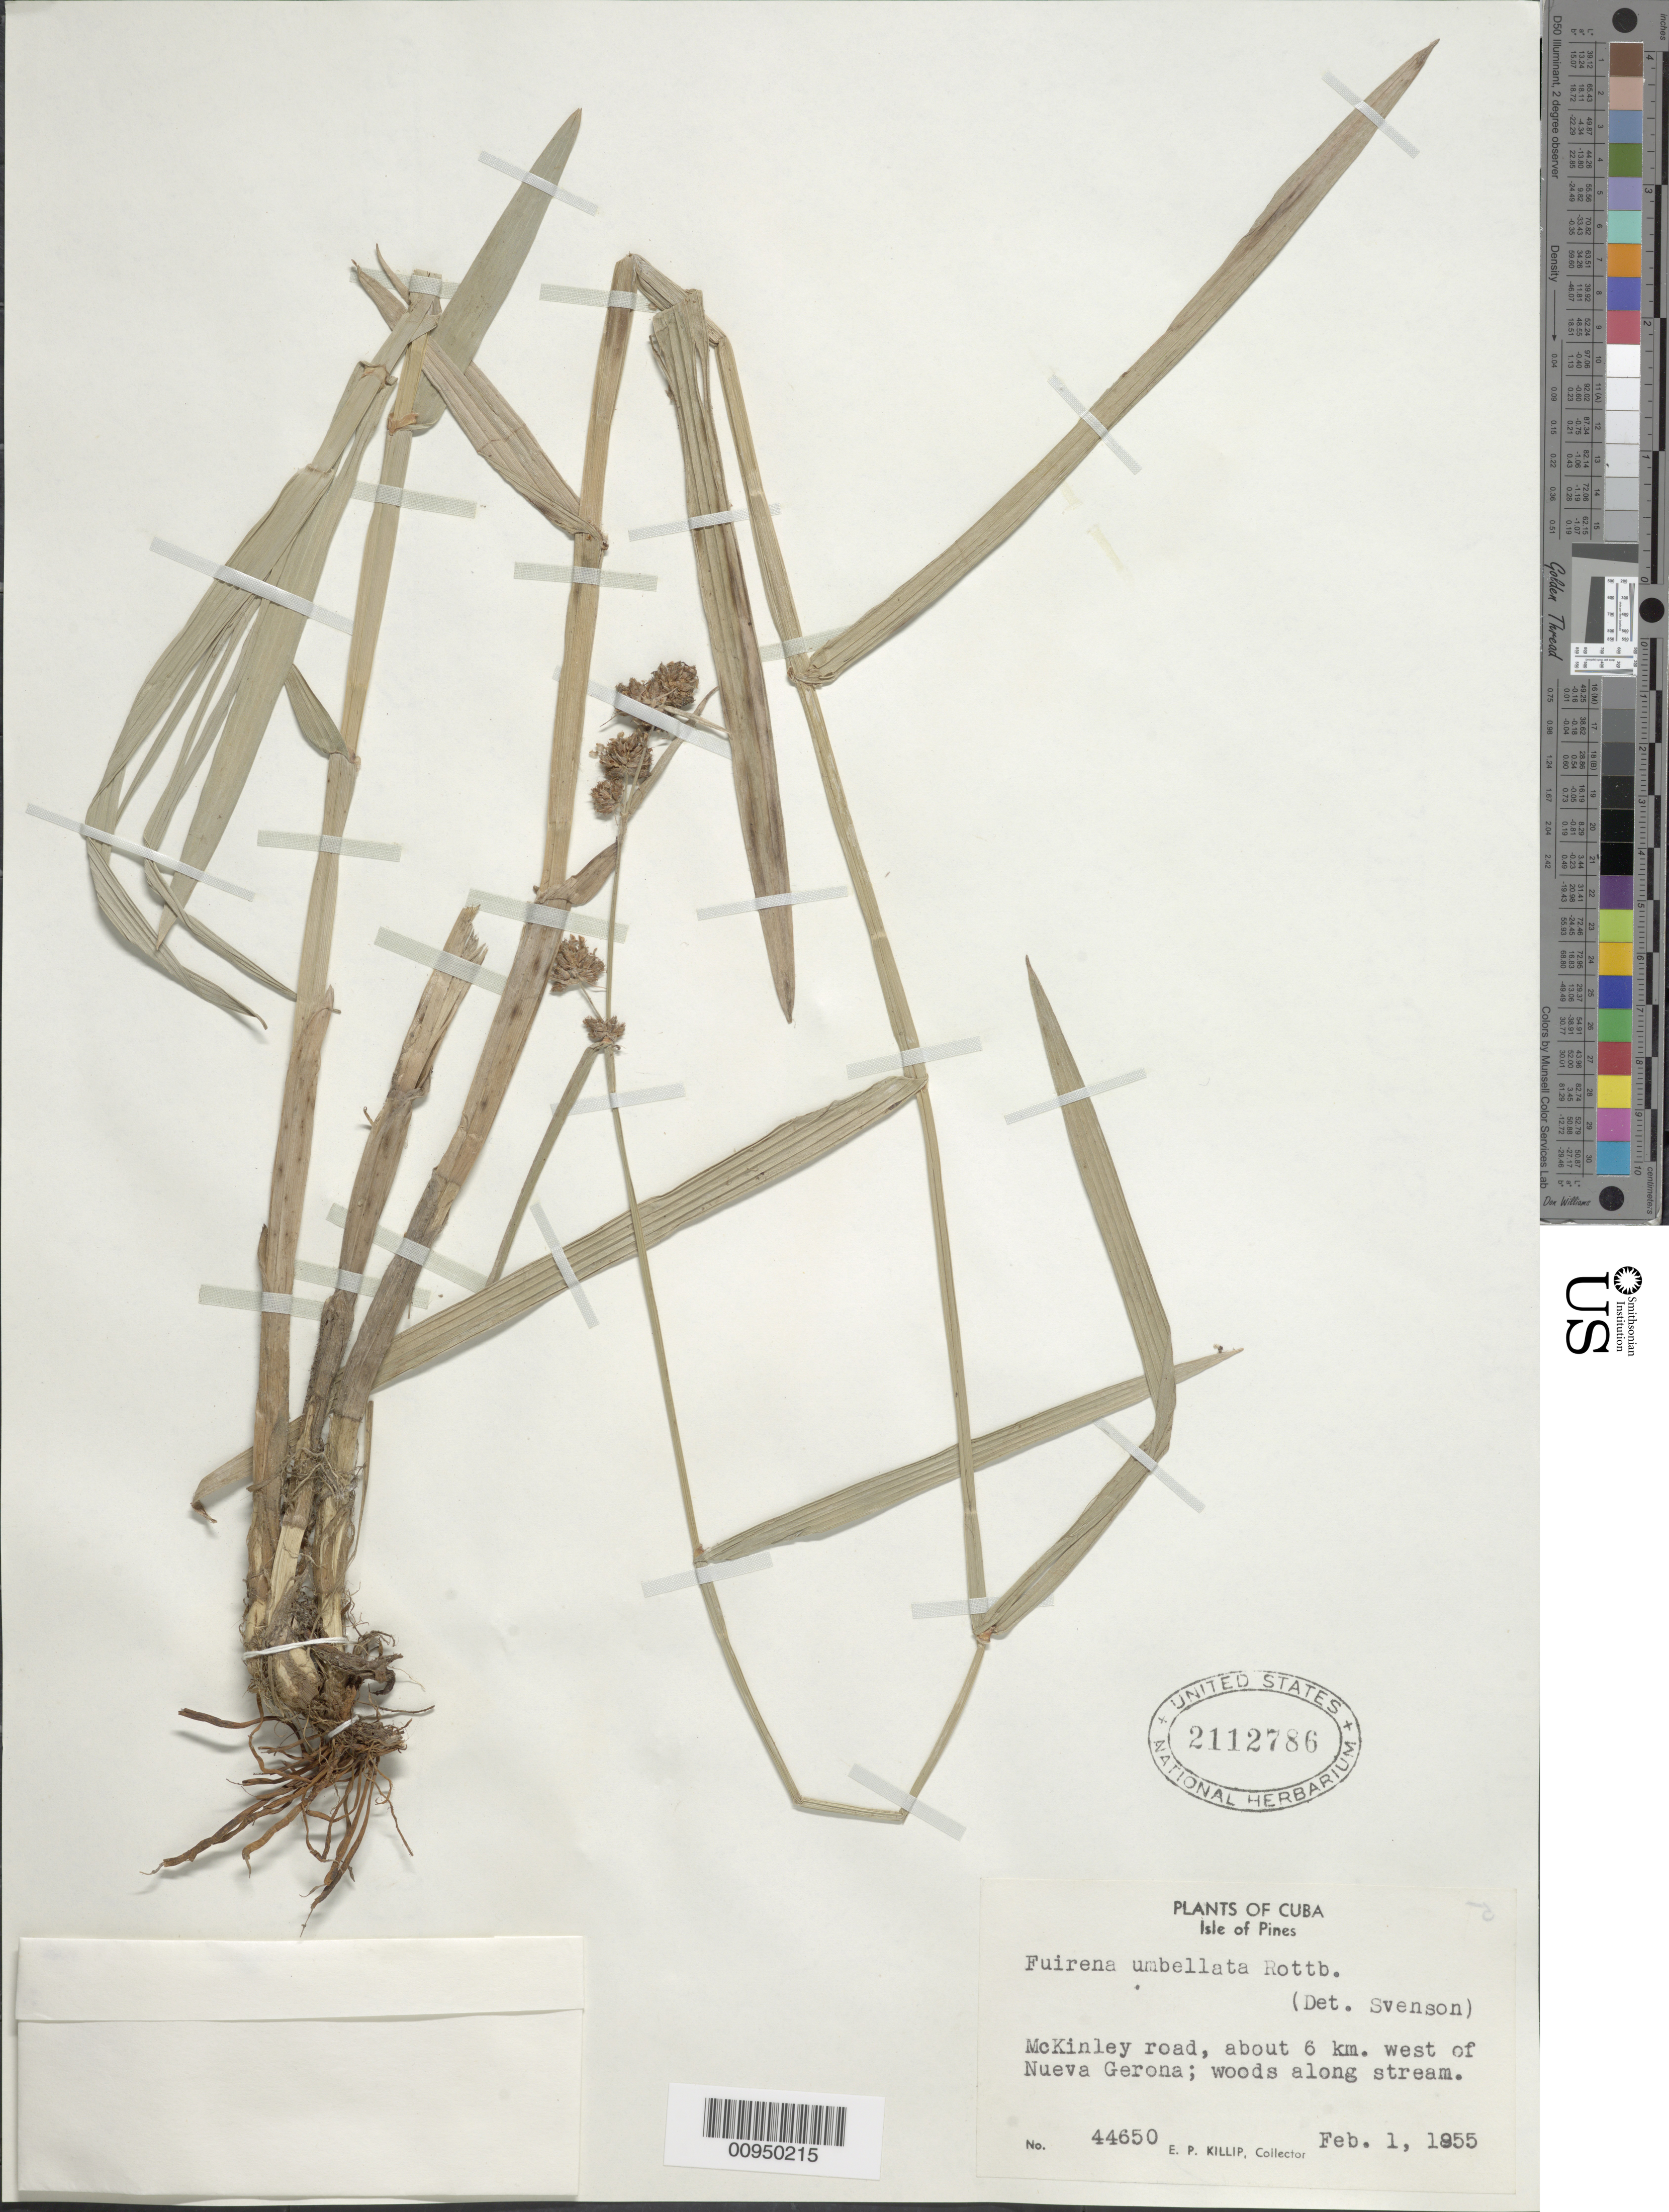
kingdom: Plantae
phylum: Tracheophyta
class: Liliopsida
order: Poales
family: Cyperaceae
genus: Fuirena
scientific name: Fuirena umbellata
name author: Rottb.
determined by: Svenson, --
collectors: E. P. Killip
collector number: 44650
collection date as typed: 01 Feb 1955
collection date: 1955-02-01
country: Cuba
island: Isla de la Juventud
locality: McKintley Road, about 6 km W of Nueva Gerona, woods along stream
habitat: Woods along stream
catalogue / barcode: US 2112786